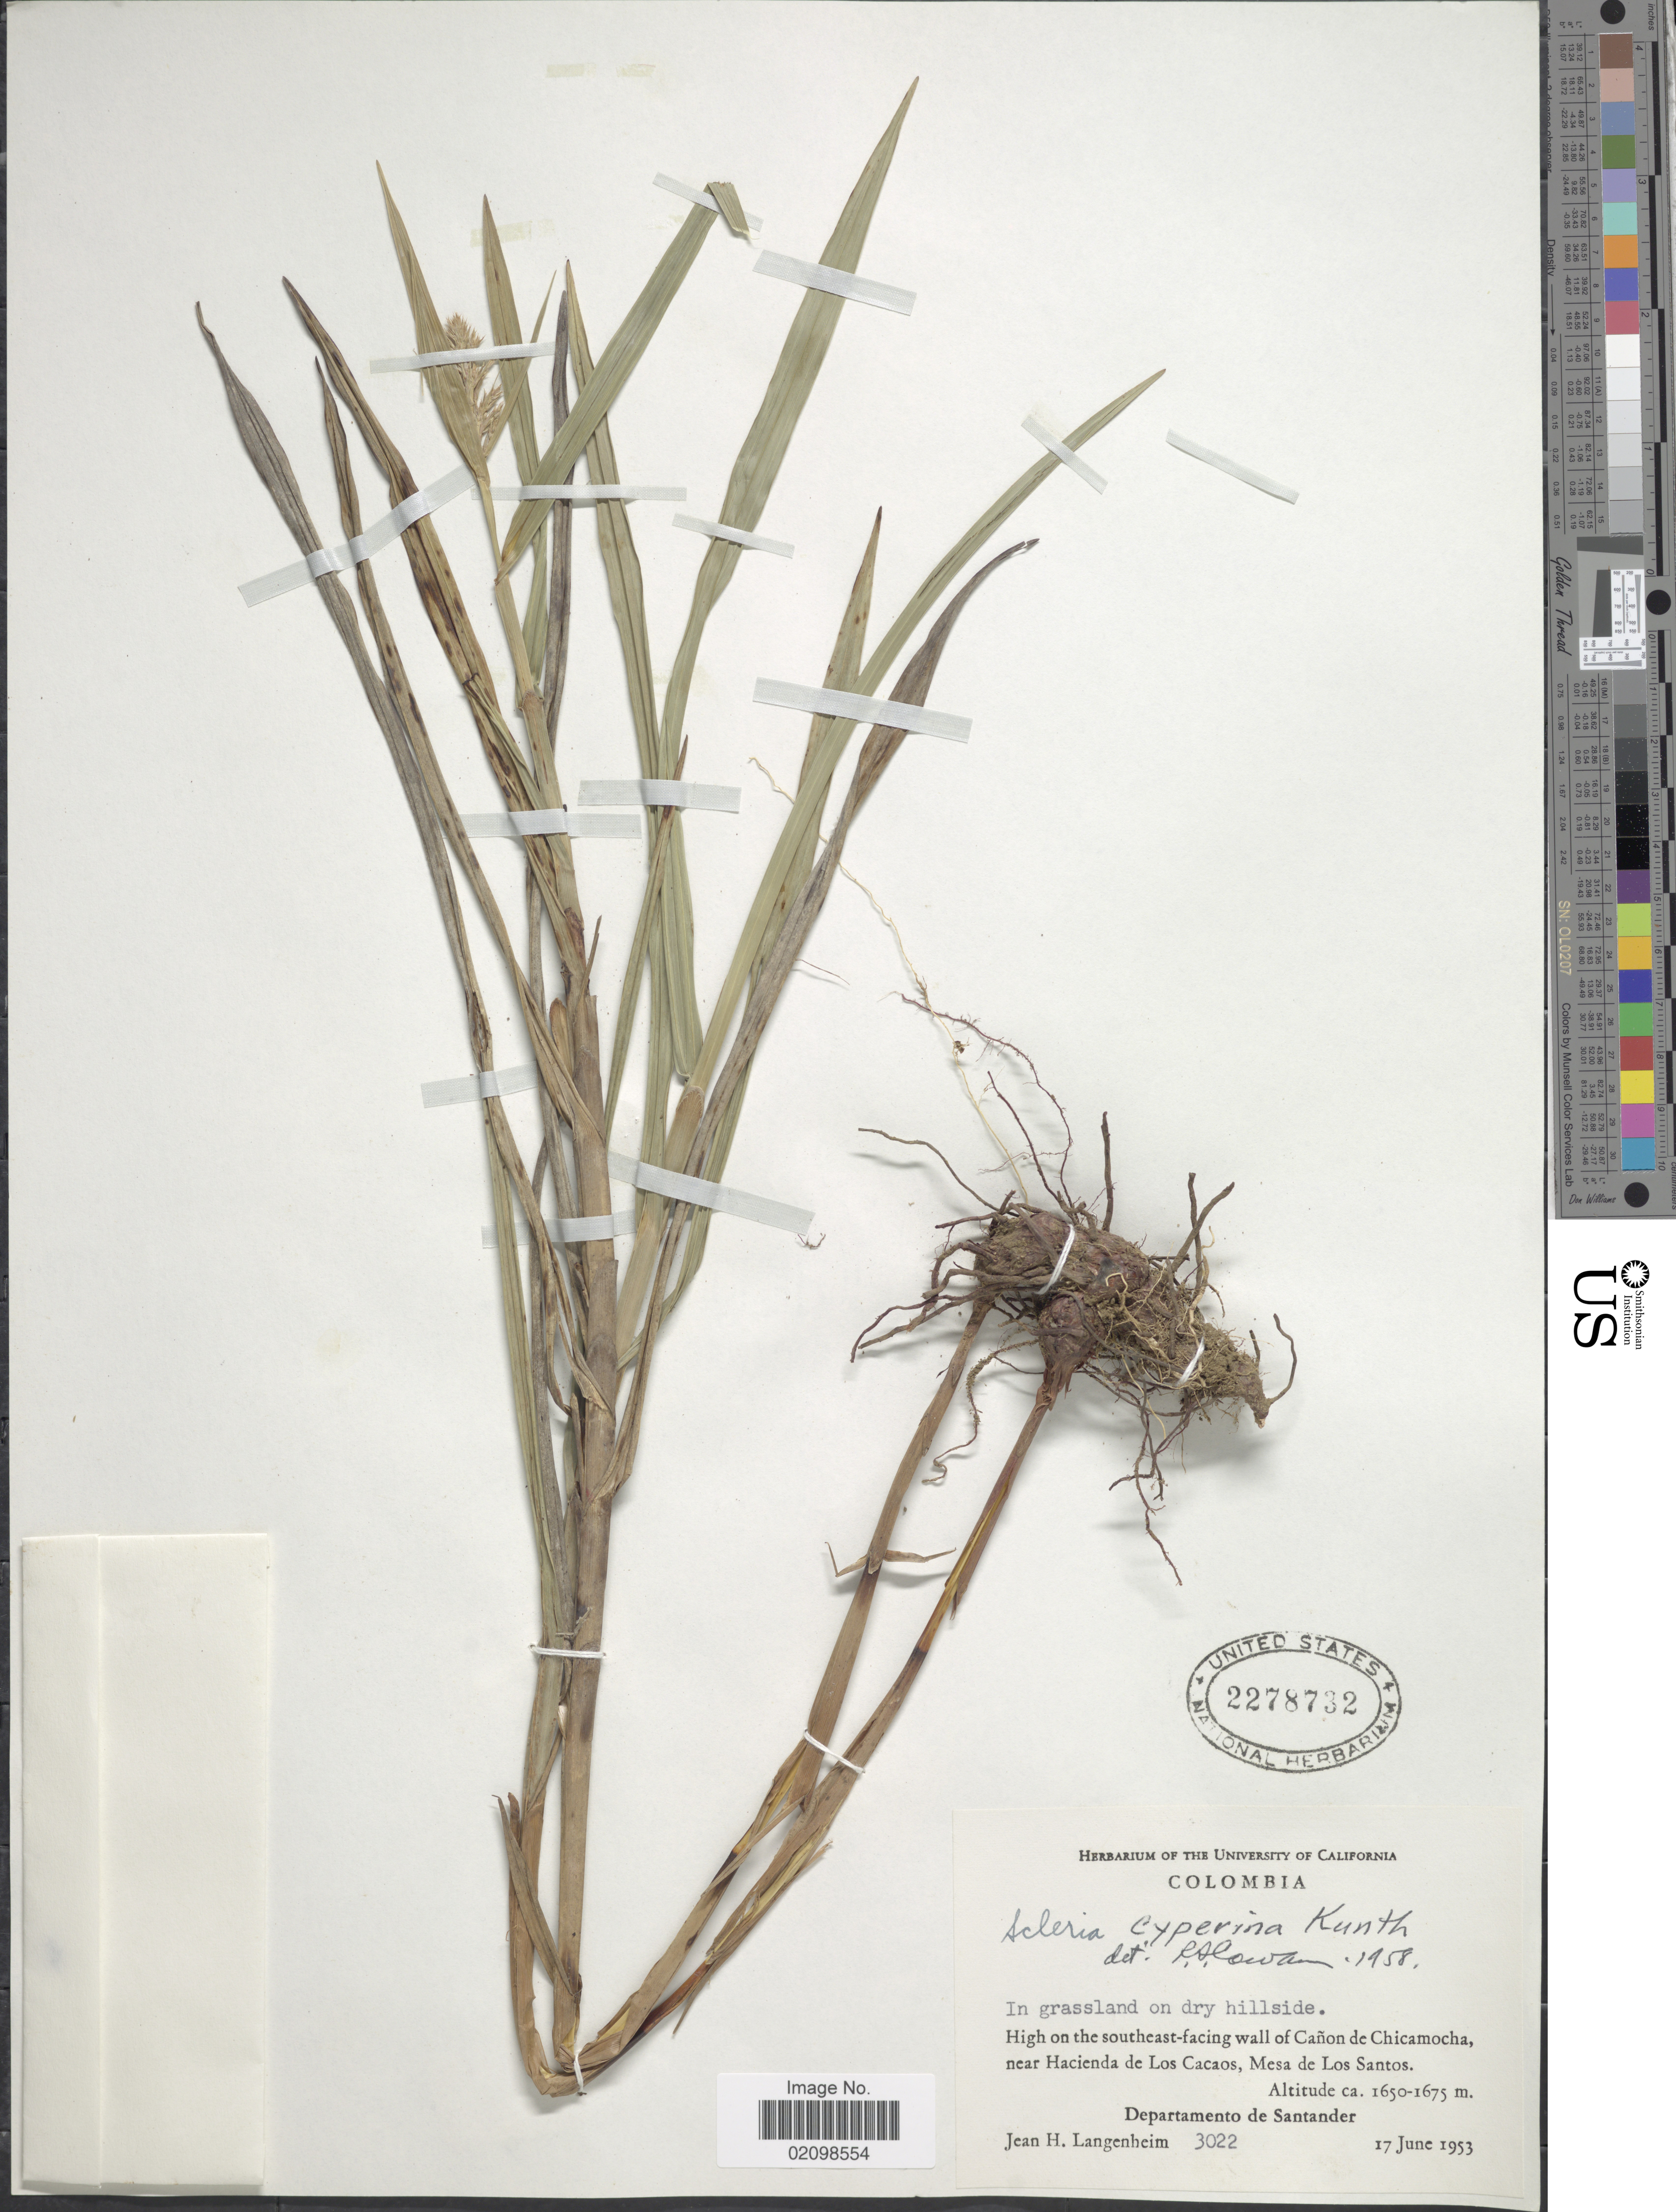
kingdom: Plantae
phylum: Tracheophyta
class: Liliopsida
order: Poales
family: Cyperaceae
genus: Scleria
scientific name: Scleria cyperina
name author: Willd. ex Kunth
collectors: J. H. Langenheim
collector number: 3022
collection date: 1953-06-17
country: Colombia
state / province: Santander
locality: In grassland on dry hillside. High on the southeast-facing wall of Canon de Chicamocha, near Hacienda de Los Cacaos, Mea de Los Santos. Departamento de Santander.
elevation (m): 1650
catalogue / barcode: US 2278732